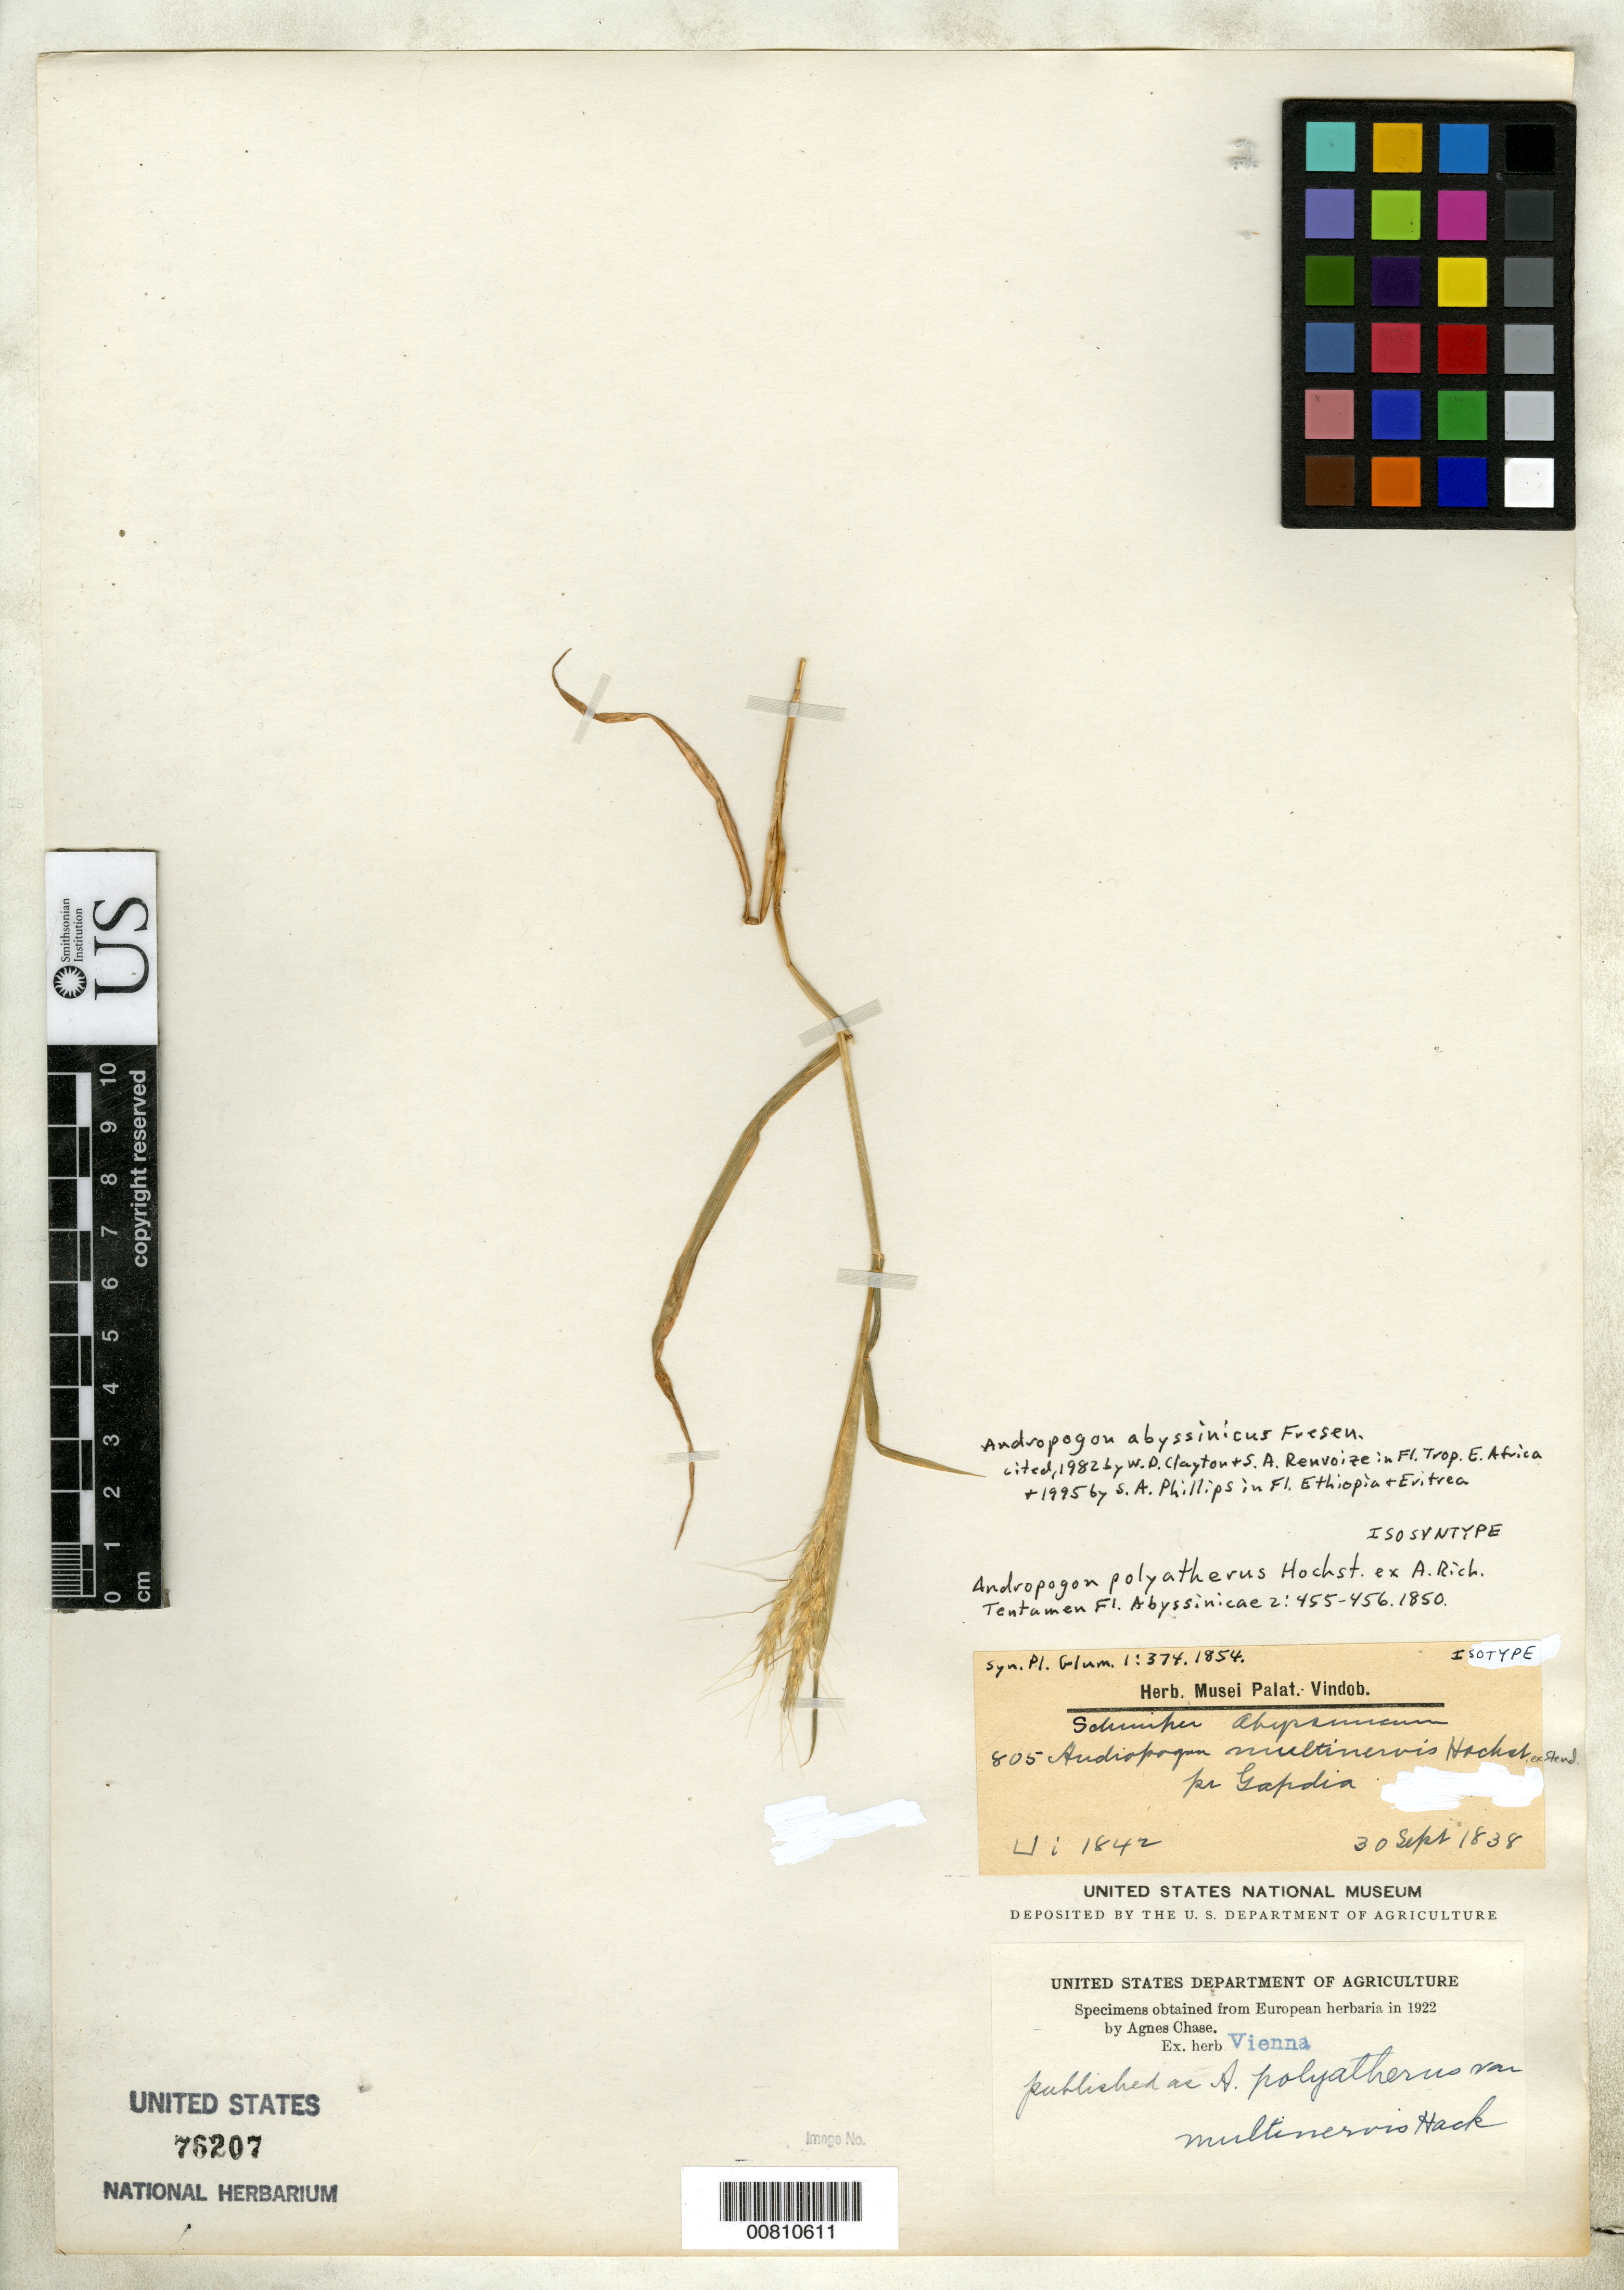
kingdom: Plantae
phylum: Tracheophyta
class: Liliopsida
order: Poales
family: Poaceae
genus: Andropogon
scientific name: Andropogon polyatherus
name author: Hochst. ex A. Rich.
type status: Isosyntype; Isotype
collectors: G. W. Schimper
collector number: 805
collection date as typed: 30 Sep 1838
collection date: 1838-09-30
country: Ethiopia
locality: Abyssinia.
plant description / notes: Cited 1982 by W.D. Clayton & S.A. Renvoize in Fl. Trop. E. Africa & 1995 by S.A. Phillips in Fl. Ethiopia & Eritrea.; Also an isotype of Andropogon multinervius Hochst. ex Steud.; Cited 1982 by W.D. Clayton & S.A. Renvoize in Fl. Trop. E. Africa & 1995 by S.A. Phillips in Fl. Ethiopia & Eritrea.; Also an isosyntype of Andropogon polyatherus Hochst. ex A. Rich.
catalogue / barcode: US 76207